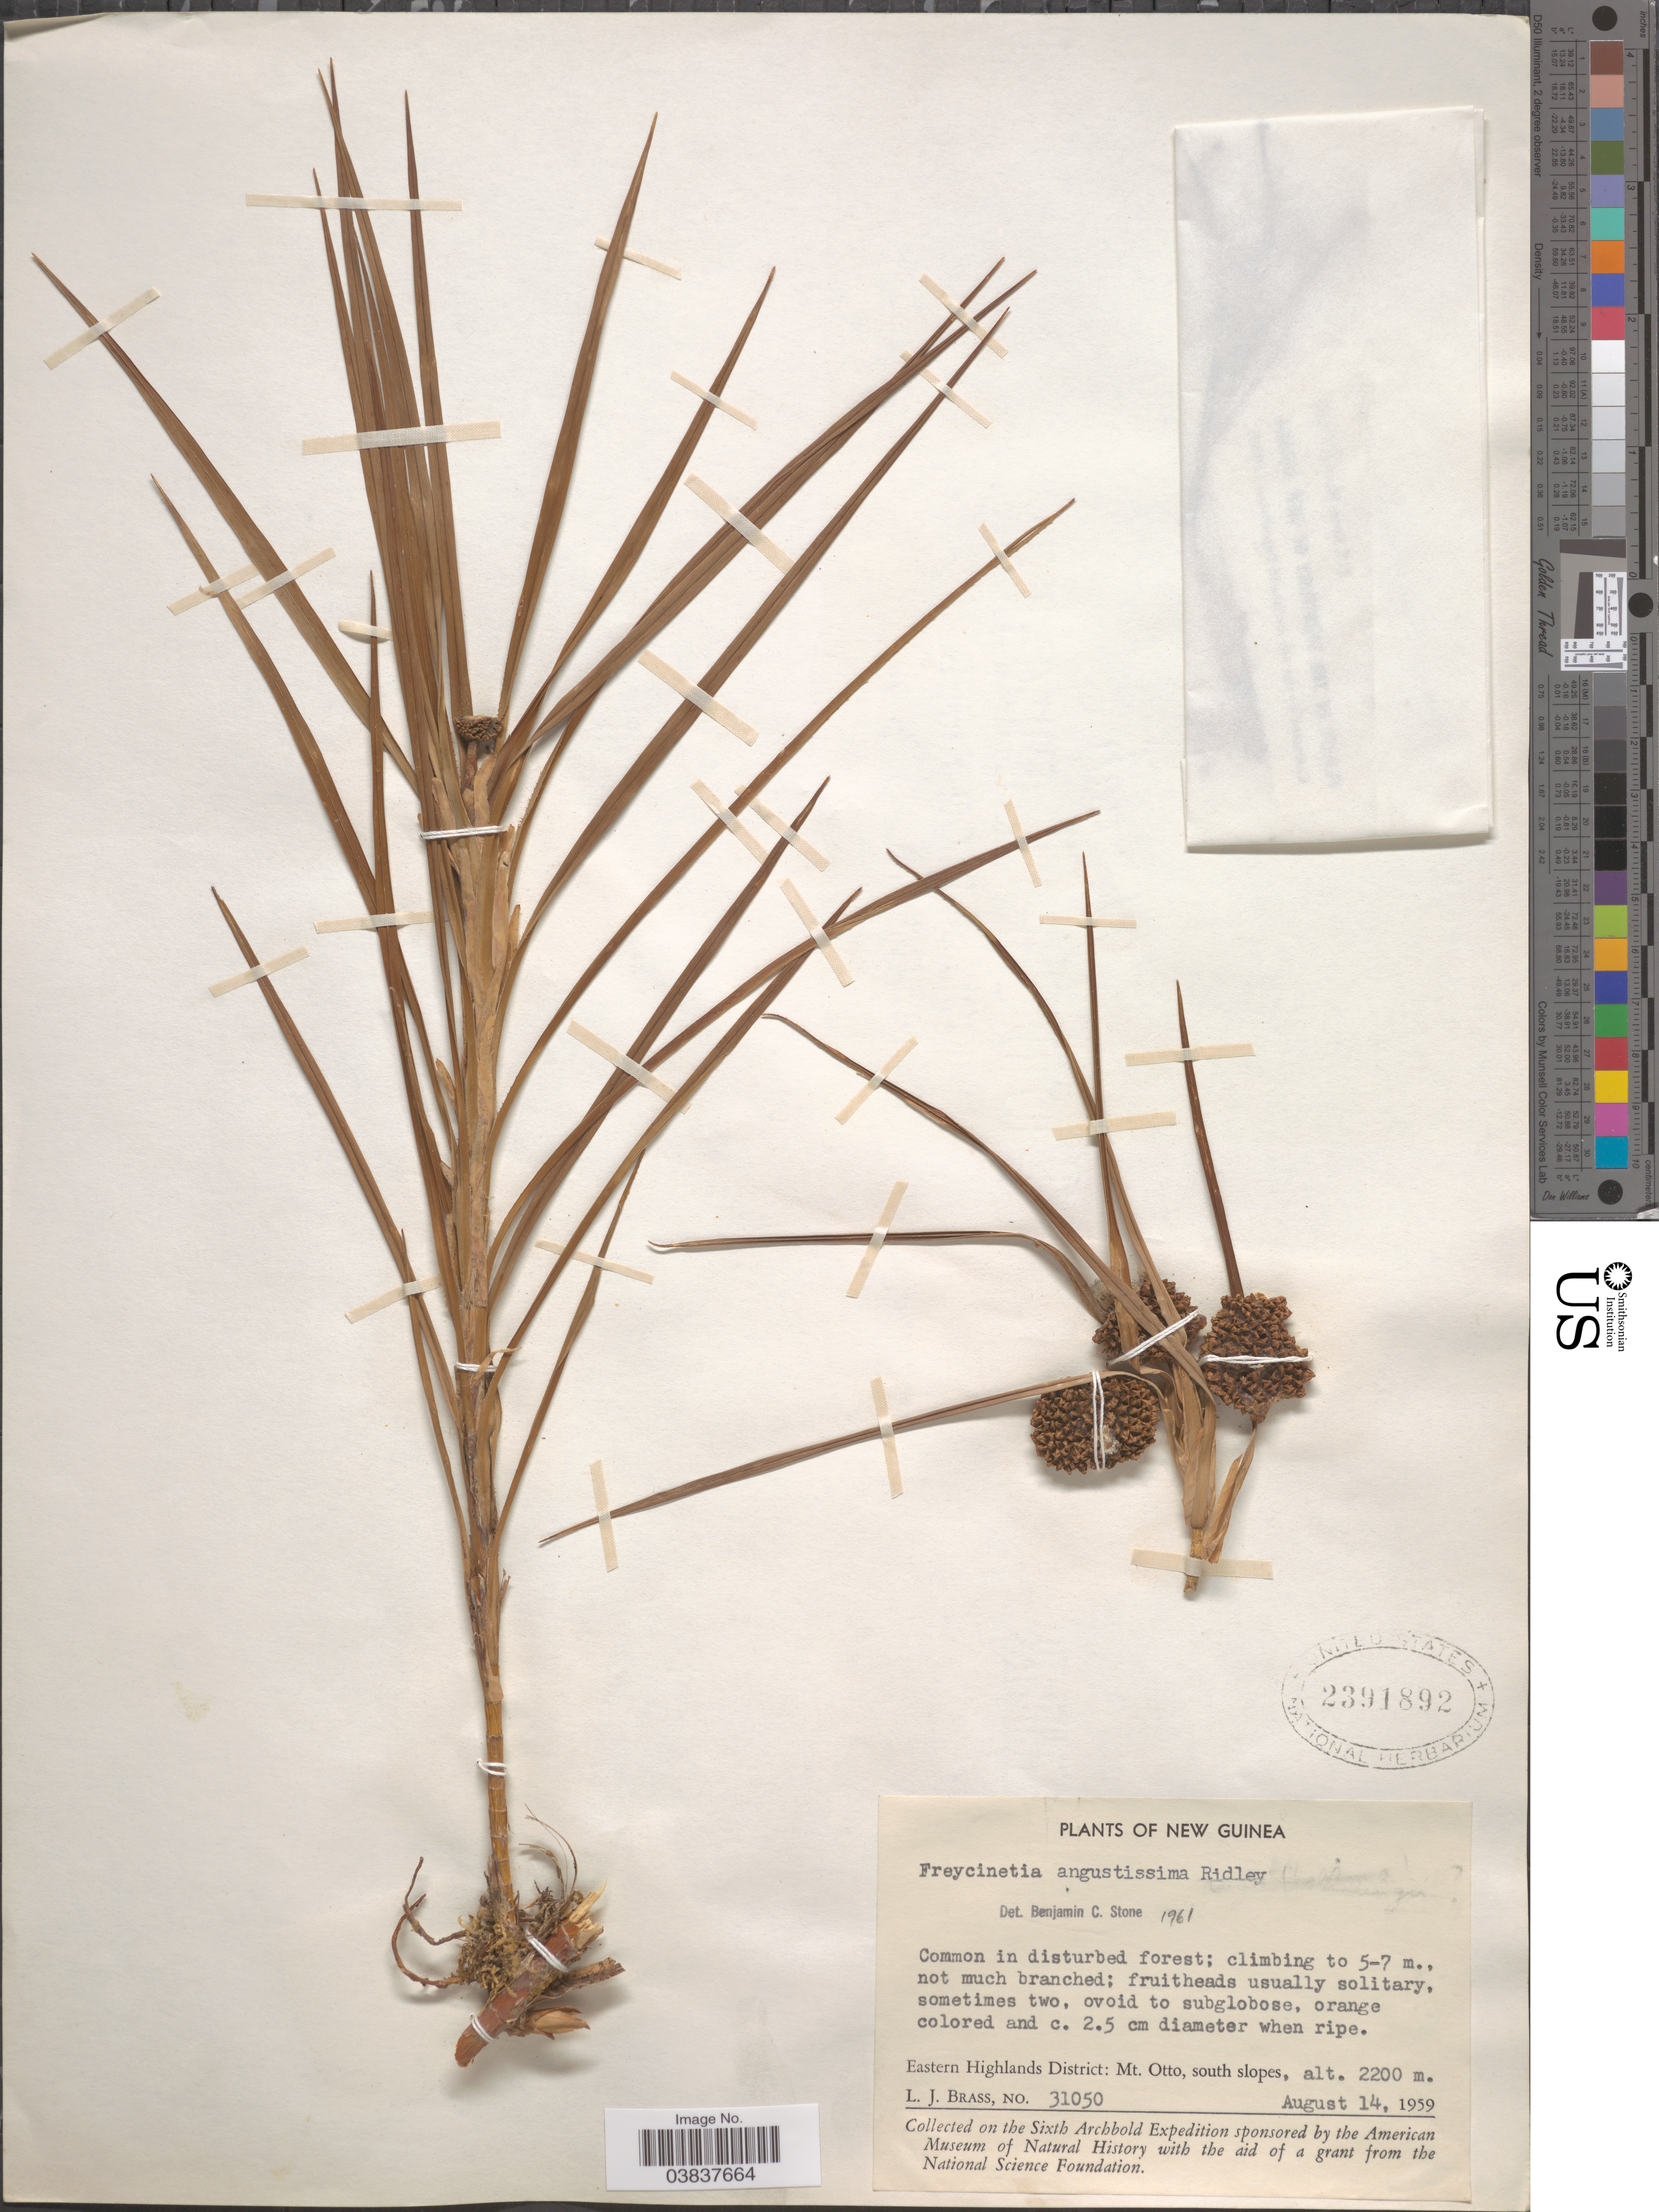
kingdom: Plantae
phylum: Tracheophyta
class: Liliopsida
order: Pandanales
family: Pandanaceae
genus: Freycinetia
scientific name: Freycinetia angustissima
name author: Ridl.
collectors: L. J. Brass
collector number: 31050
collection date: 1959-08-14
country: Papua New Guinea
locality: New Guinea. Eastern Highlands District: Mt. Otto, south slopes.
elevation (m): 2200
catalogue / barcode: US 2391892